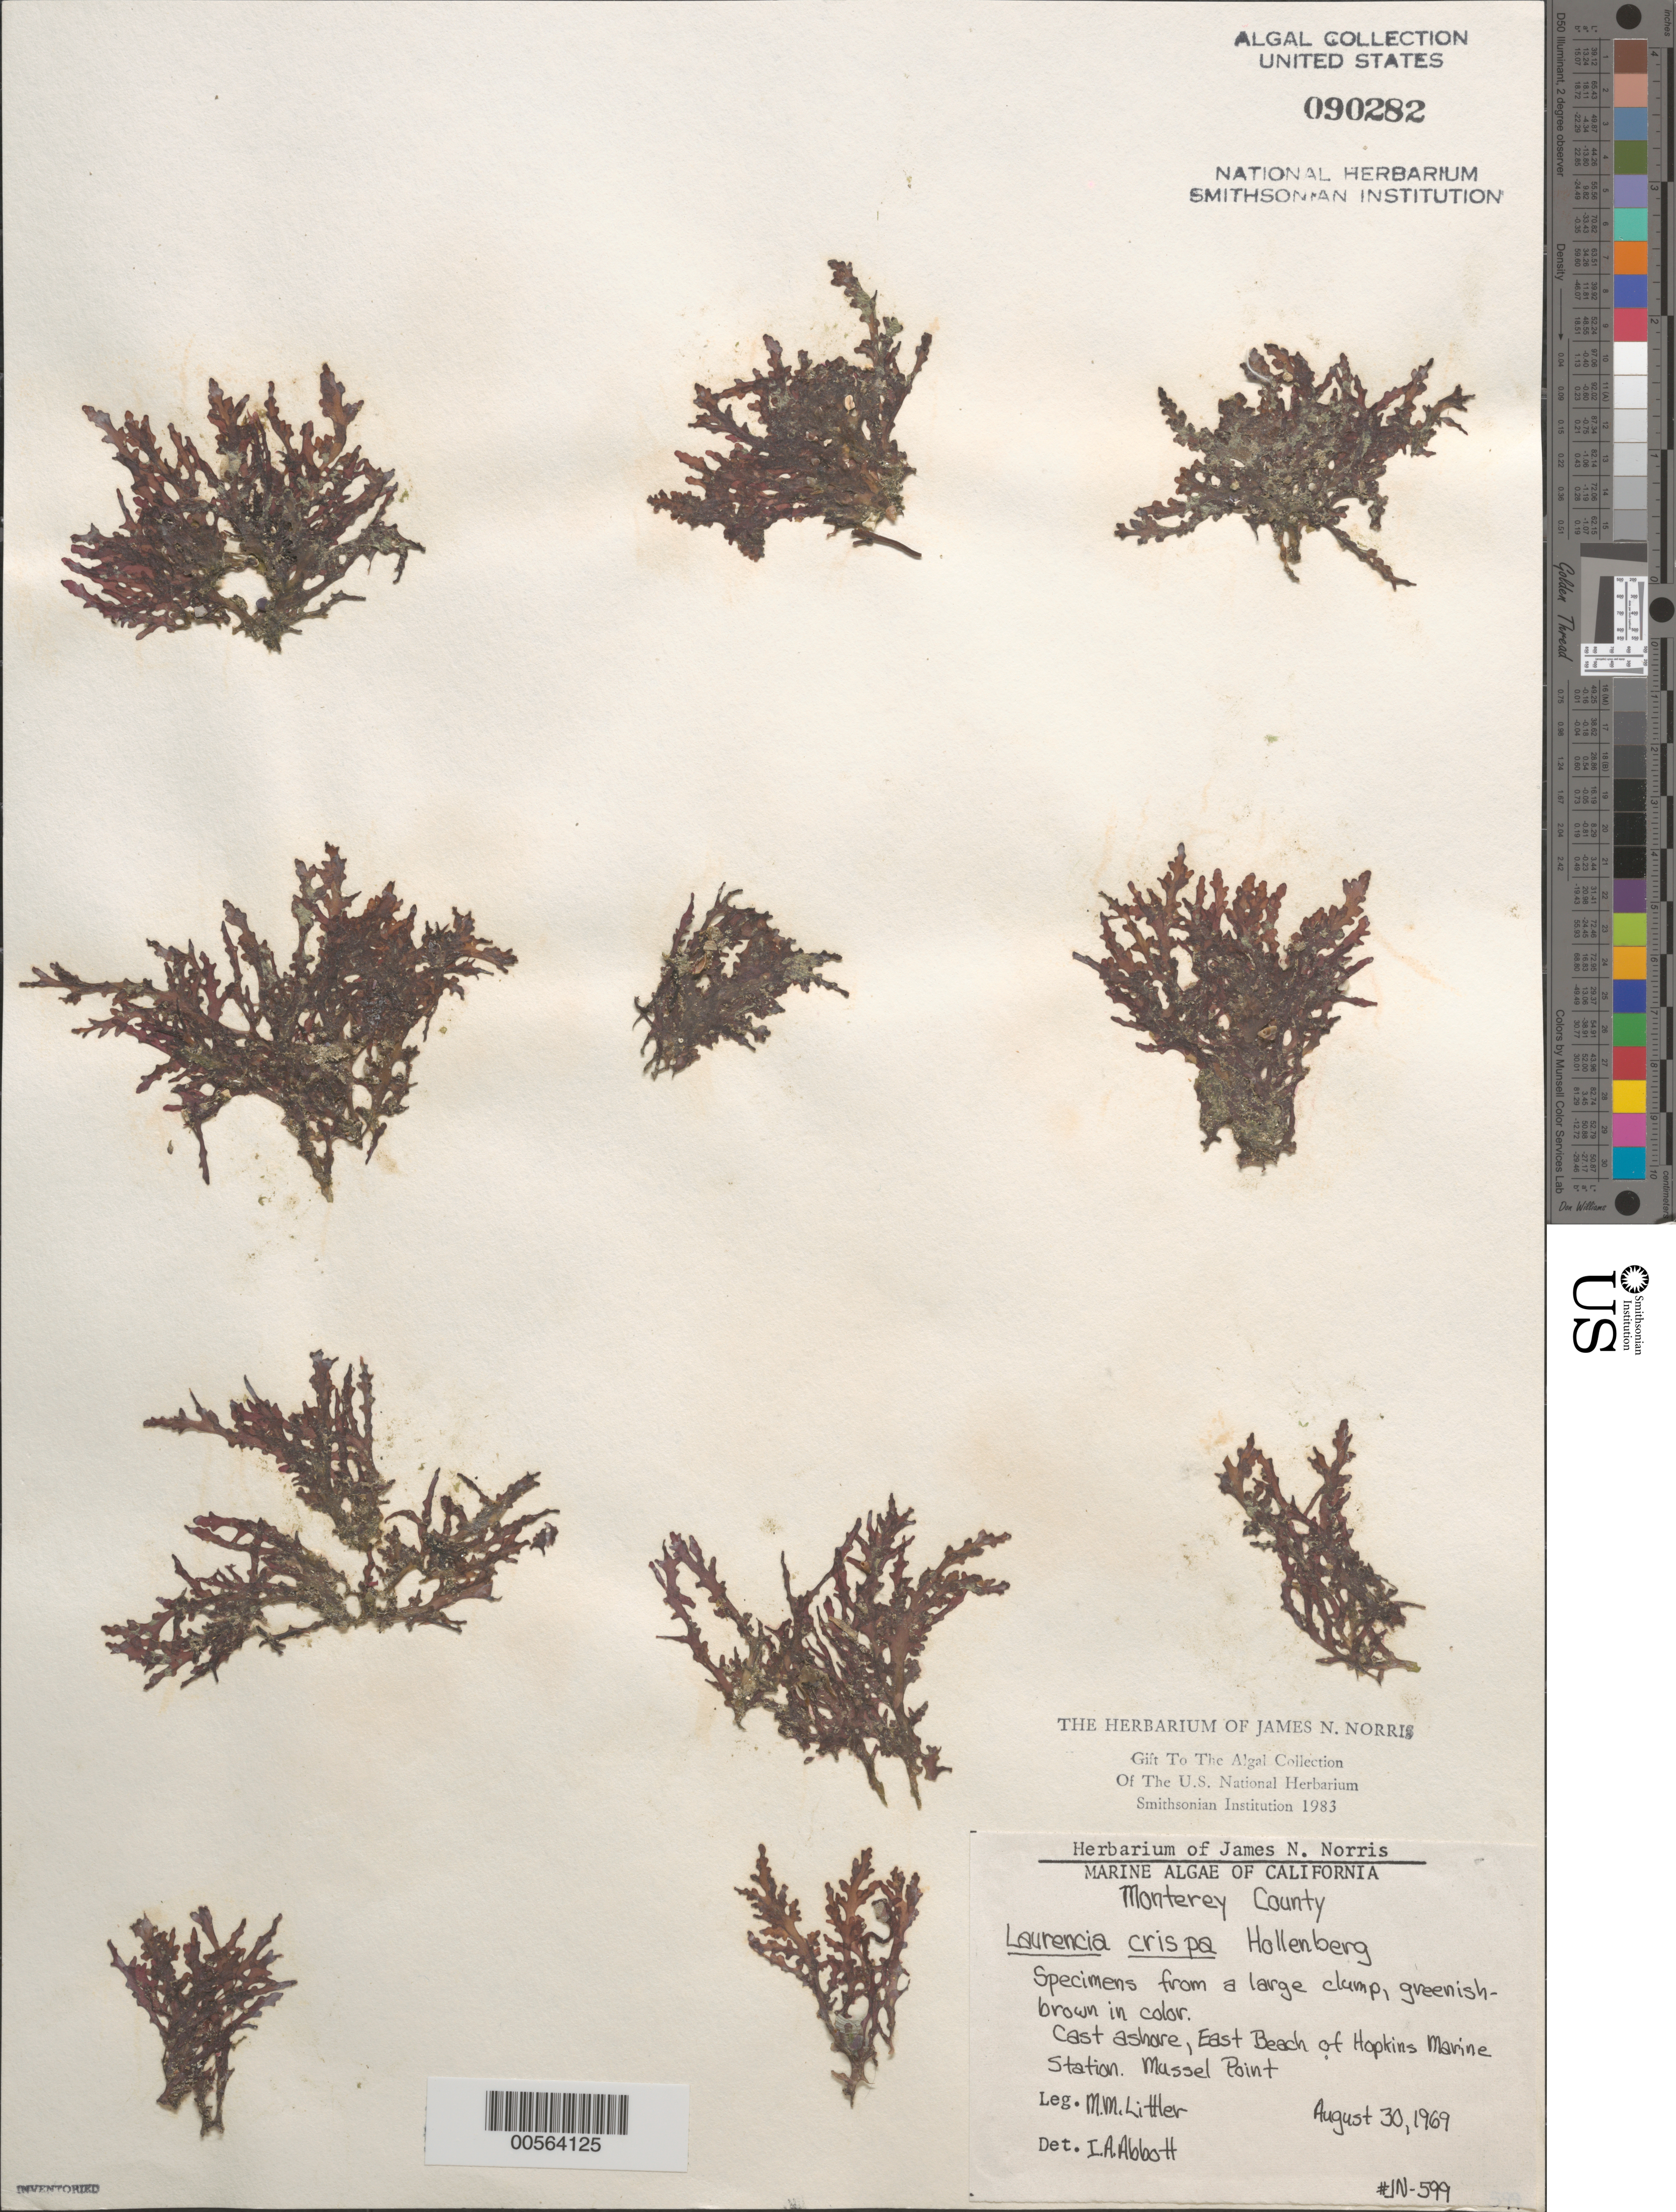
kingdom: Plantae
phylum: Rhodophyta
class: Florideophyceae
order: Ceramiales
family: Rhodomelaceae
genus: Laurencia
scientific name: Laurencia crispa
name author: Hollenb. in G.M. Sm. & Hollenb.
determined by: Abbott, Isabella A.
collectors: M. M. Littler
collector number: Jn-599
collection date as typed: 30 Aug 1969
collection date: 1969-08-30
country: United States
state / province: California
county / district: Monterey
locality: East Beach, Hopkins Marine Station, Mussel Point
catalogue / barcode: US 90282